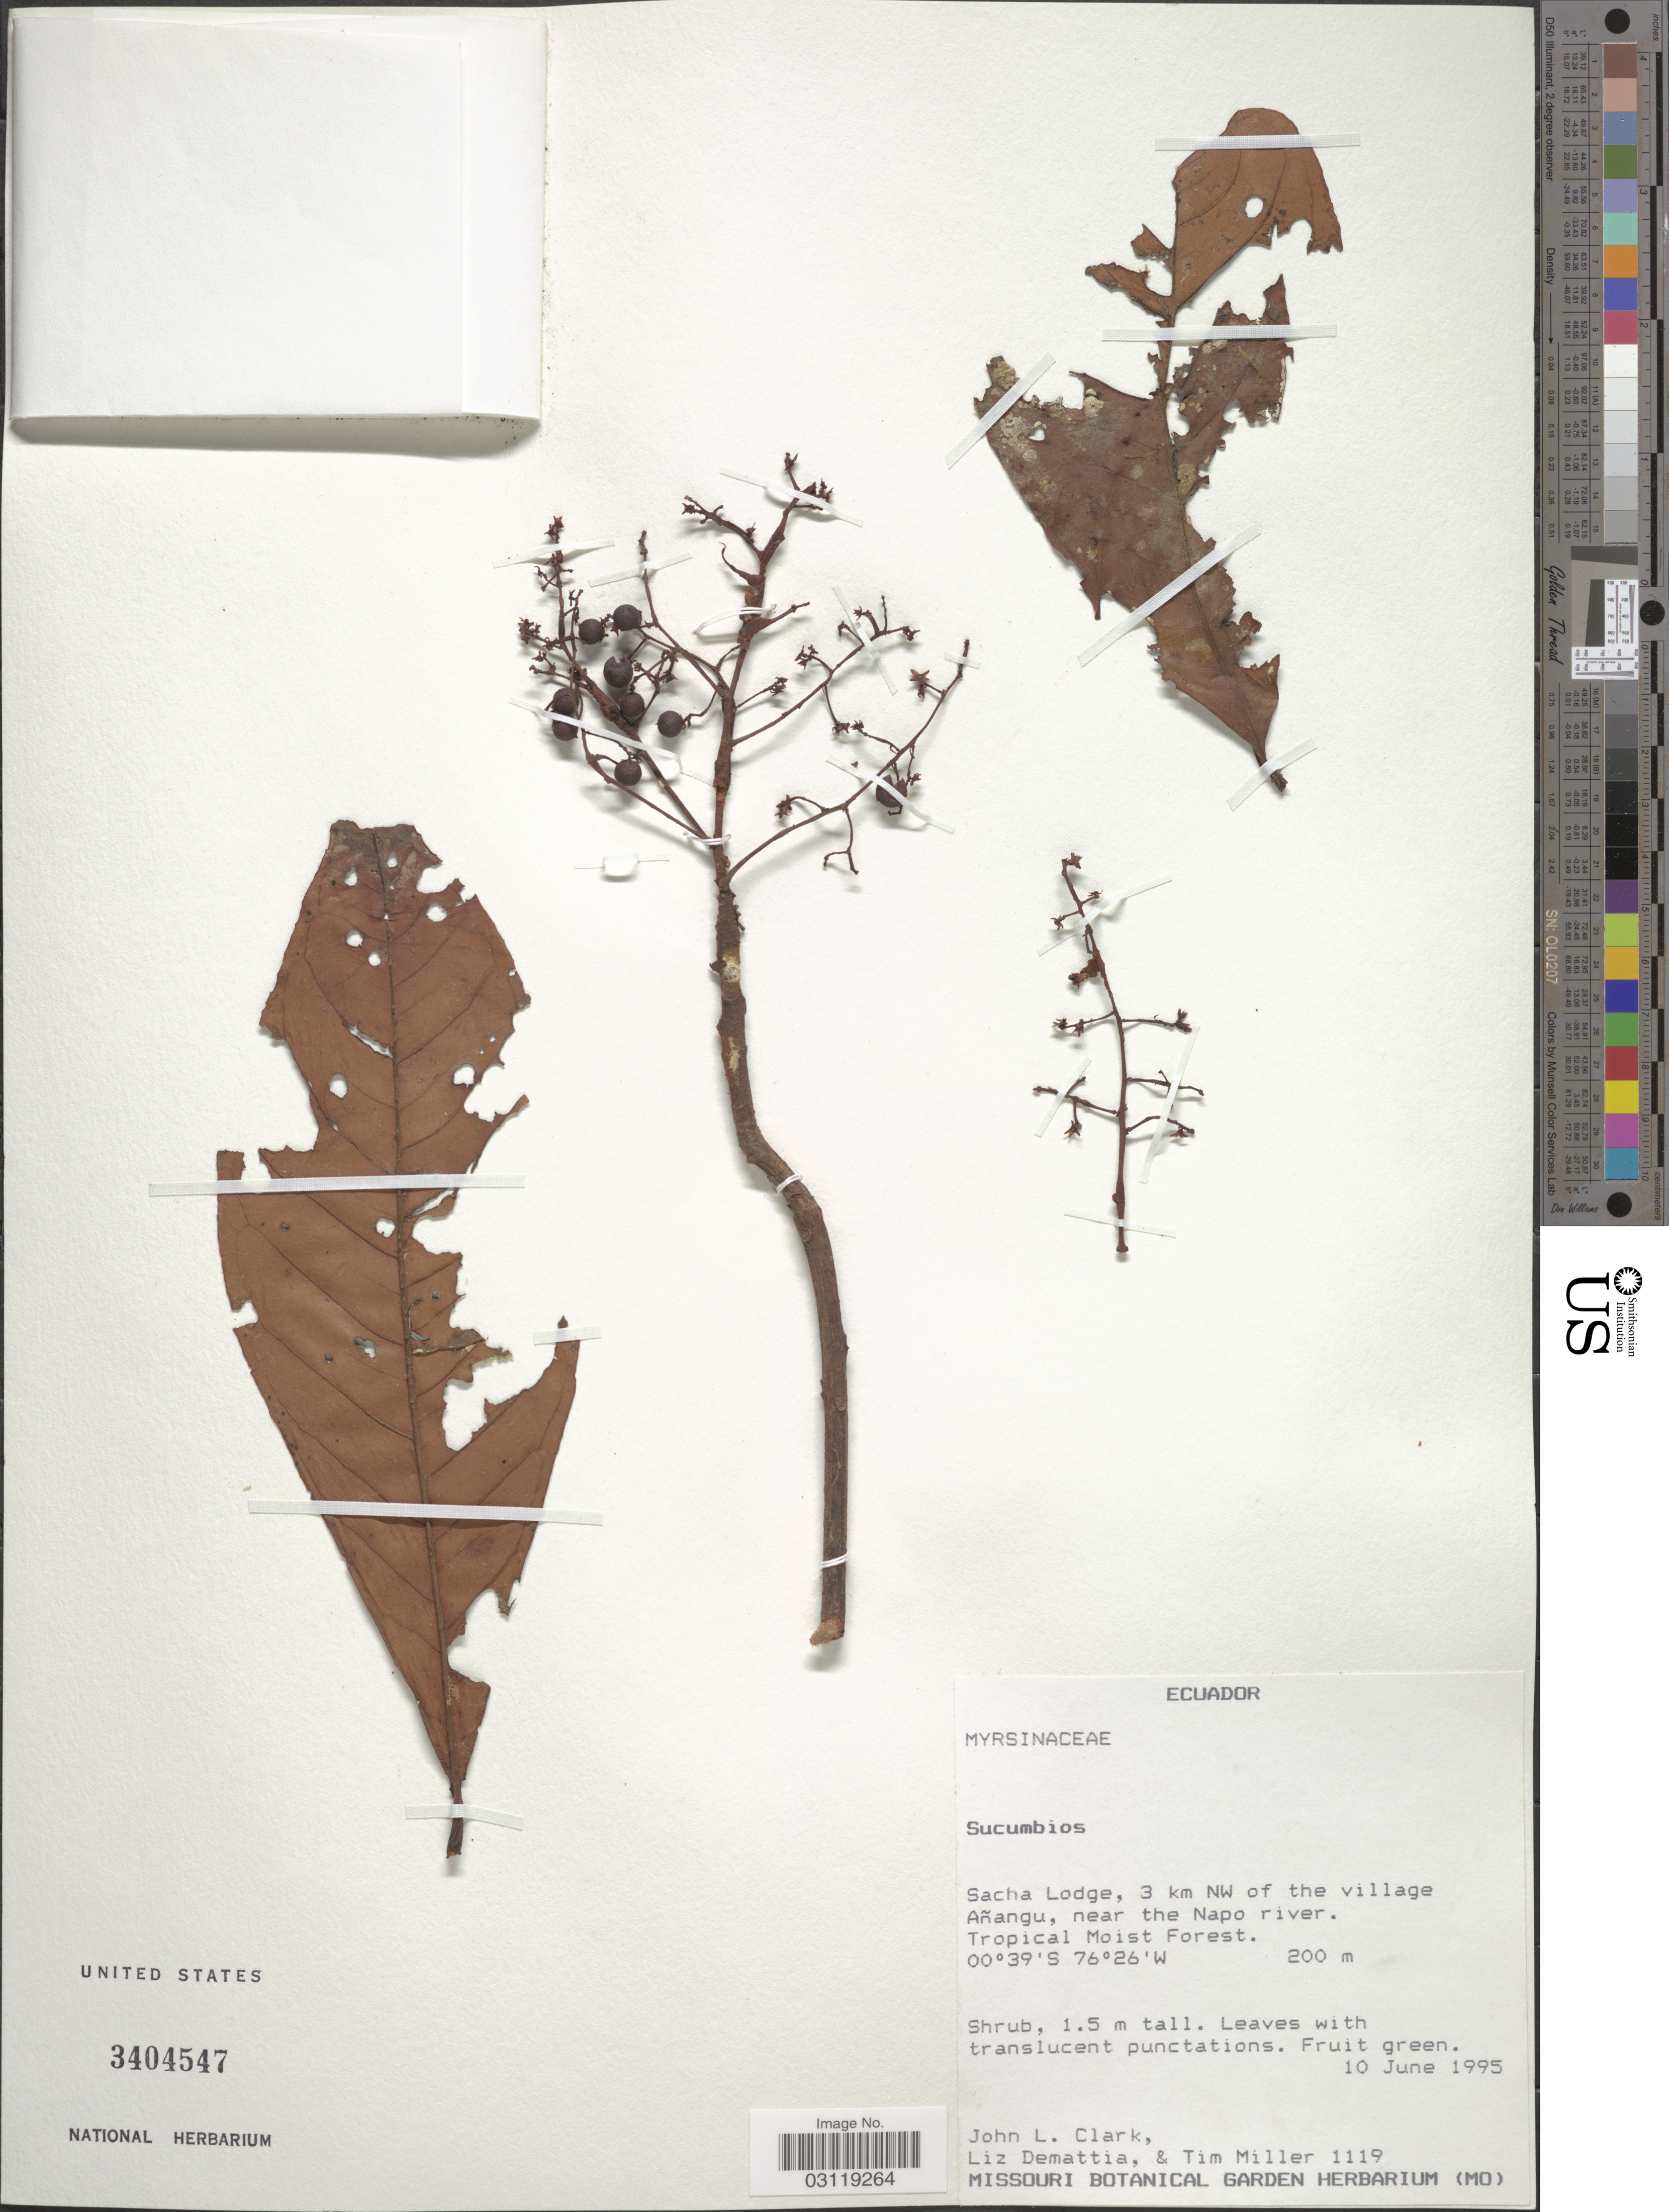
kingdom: Plantae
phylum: Tracheophyta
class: Magnoliopsida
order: Ericales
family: Primulaceae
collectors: J. L. Clark, L. Demattia & T. Miller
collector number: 1119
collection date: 1995-06-10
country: Ecuador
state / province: Sucumbíos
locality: Sacha Lodge, 3 km NW of the village Añangu, near the Napo river. Tropical Moist Forest.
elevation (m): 200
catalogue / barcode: US 3404547